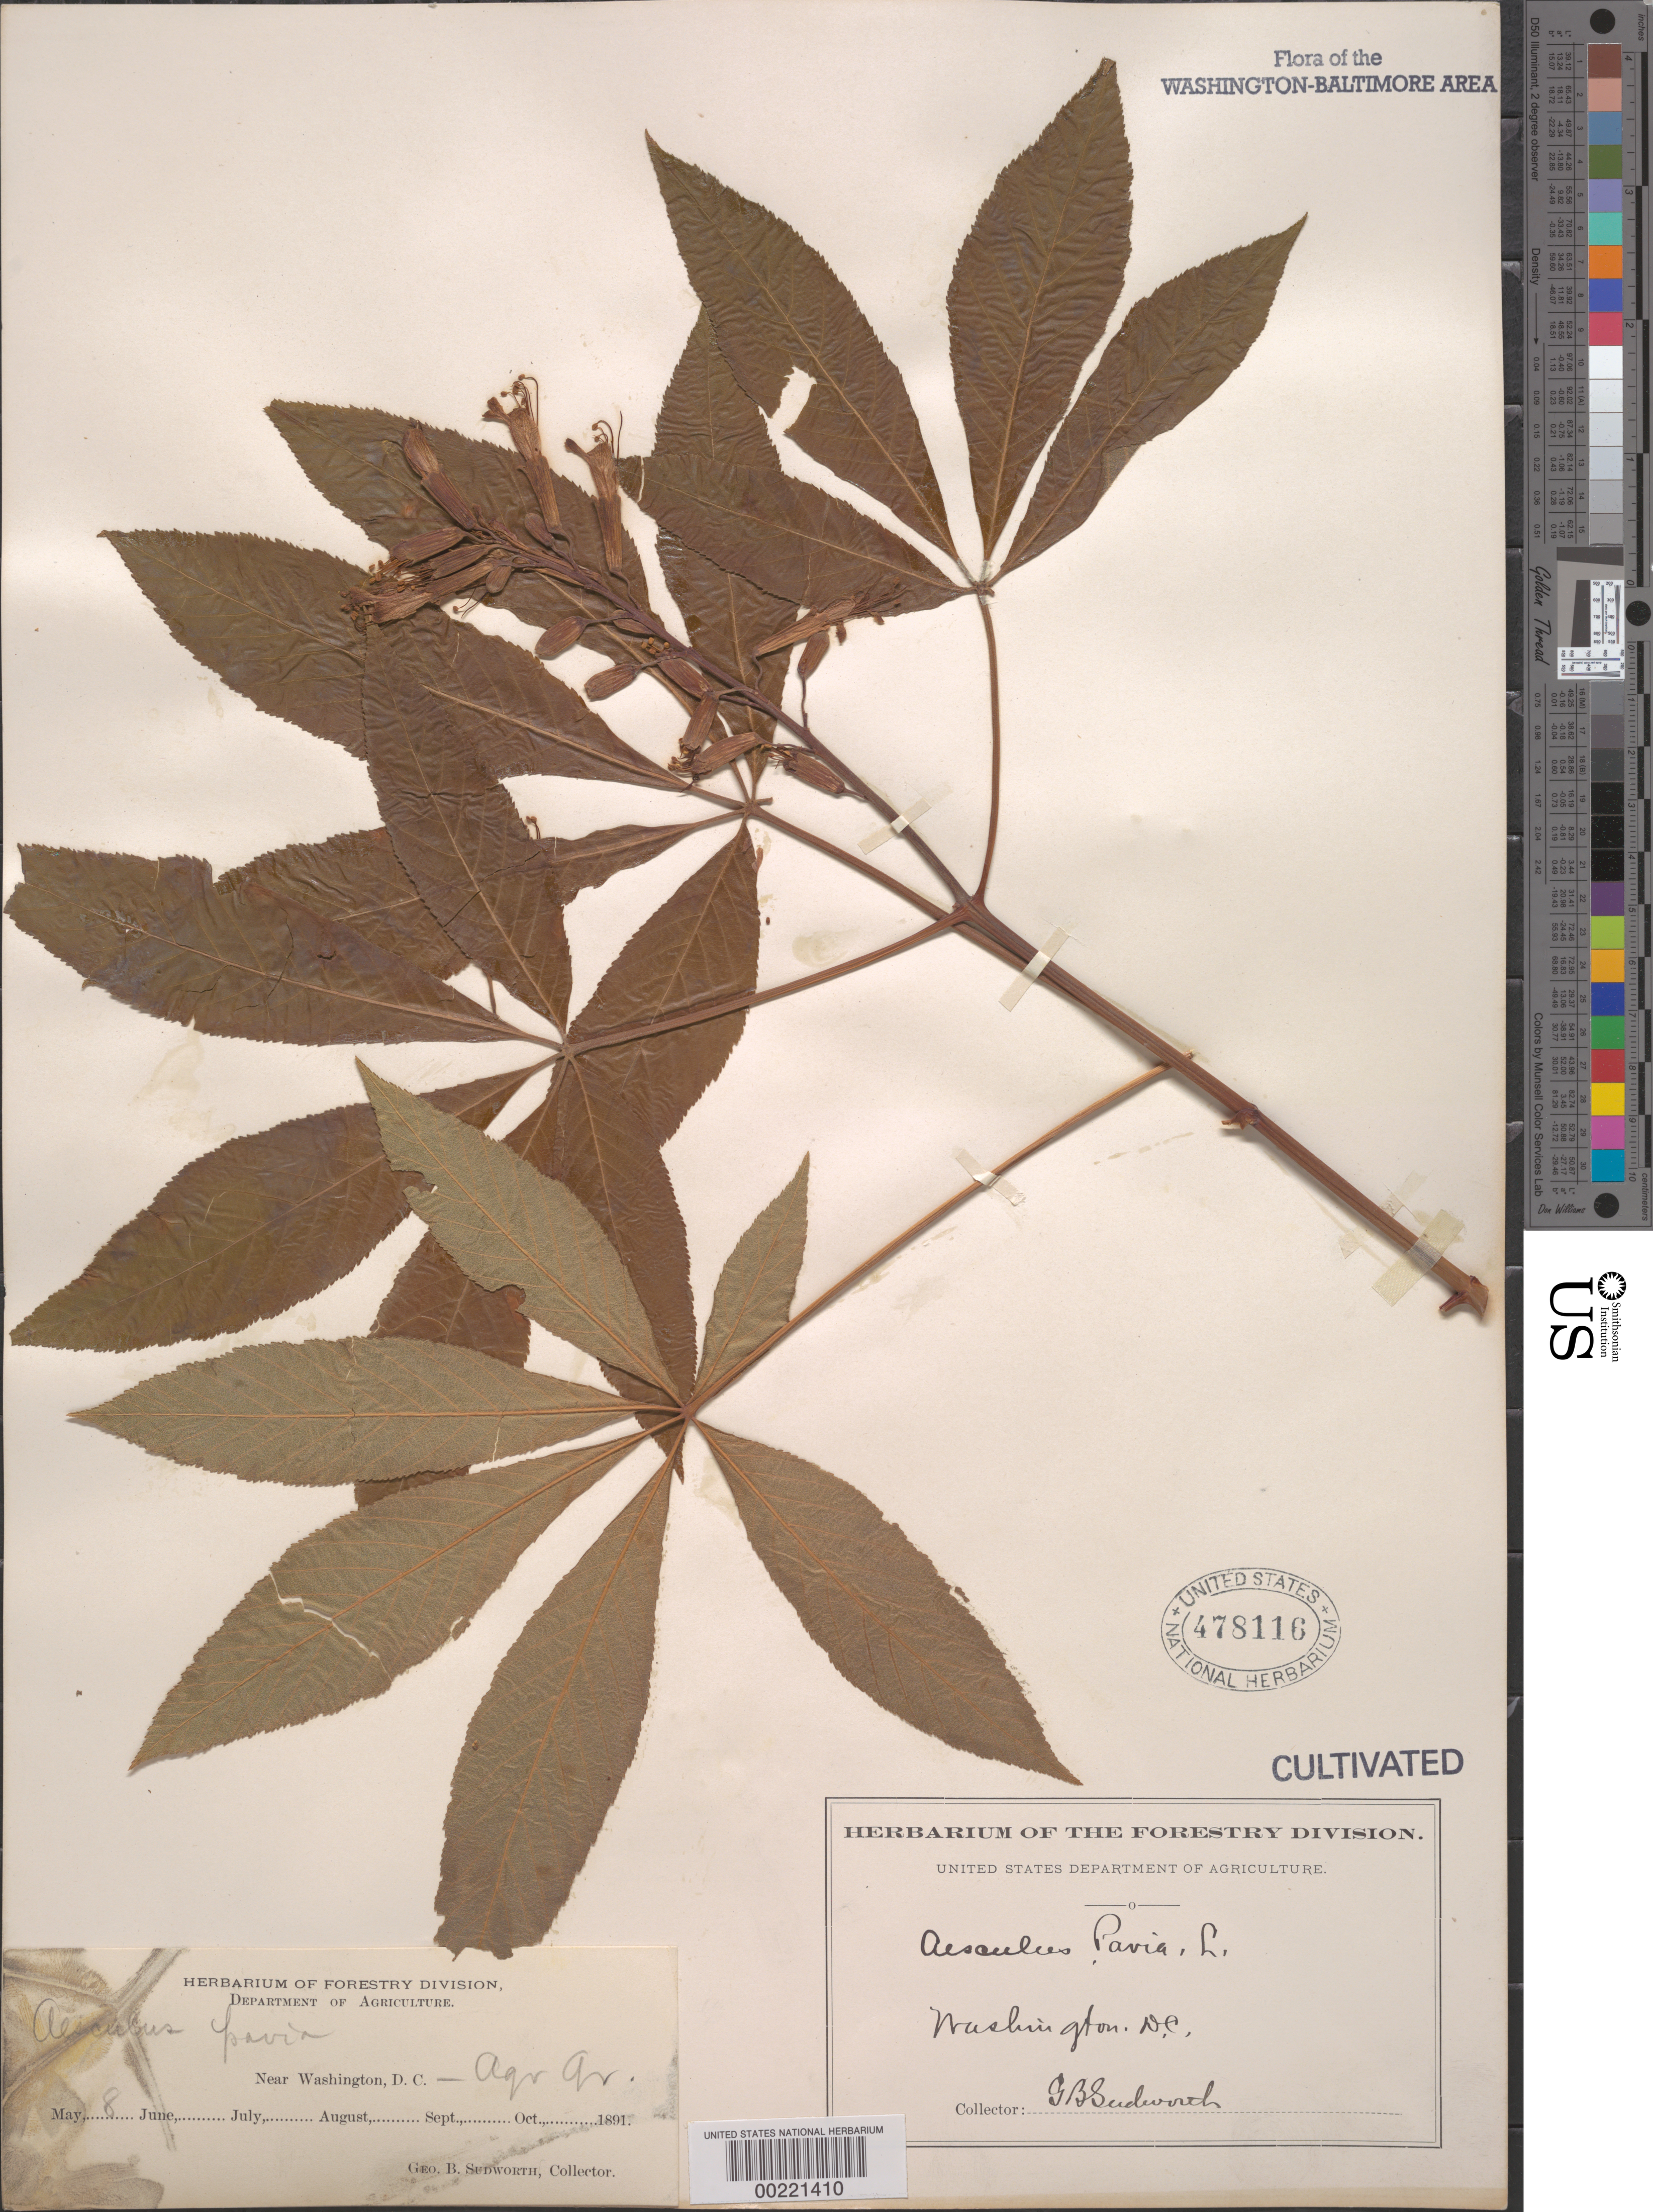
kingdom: Plantae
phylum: Tracheophyta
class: Magnoliopsida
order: Sapindales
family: Sapindaceae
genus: Aesculus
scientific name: Aesculus pavia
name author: L.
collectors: G. B. Sudworth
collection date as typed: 08 May 1891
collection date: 1891-05-08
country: United States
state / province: District of Columbia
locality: Department of Agriculture grounds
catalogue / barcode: US 478116